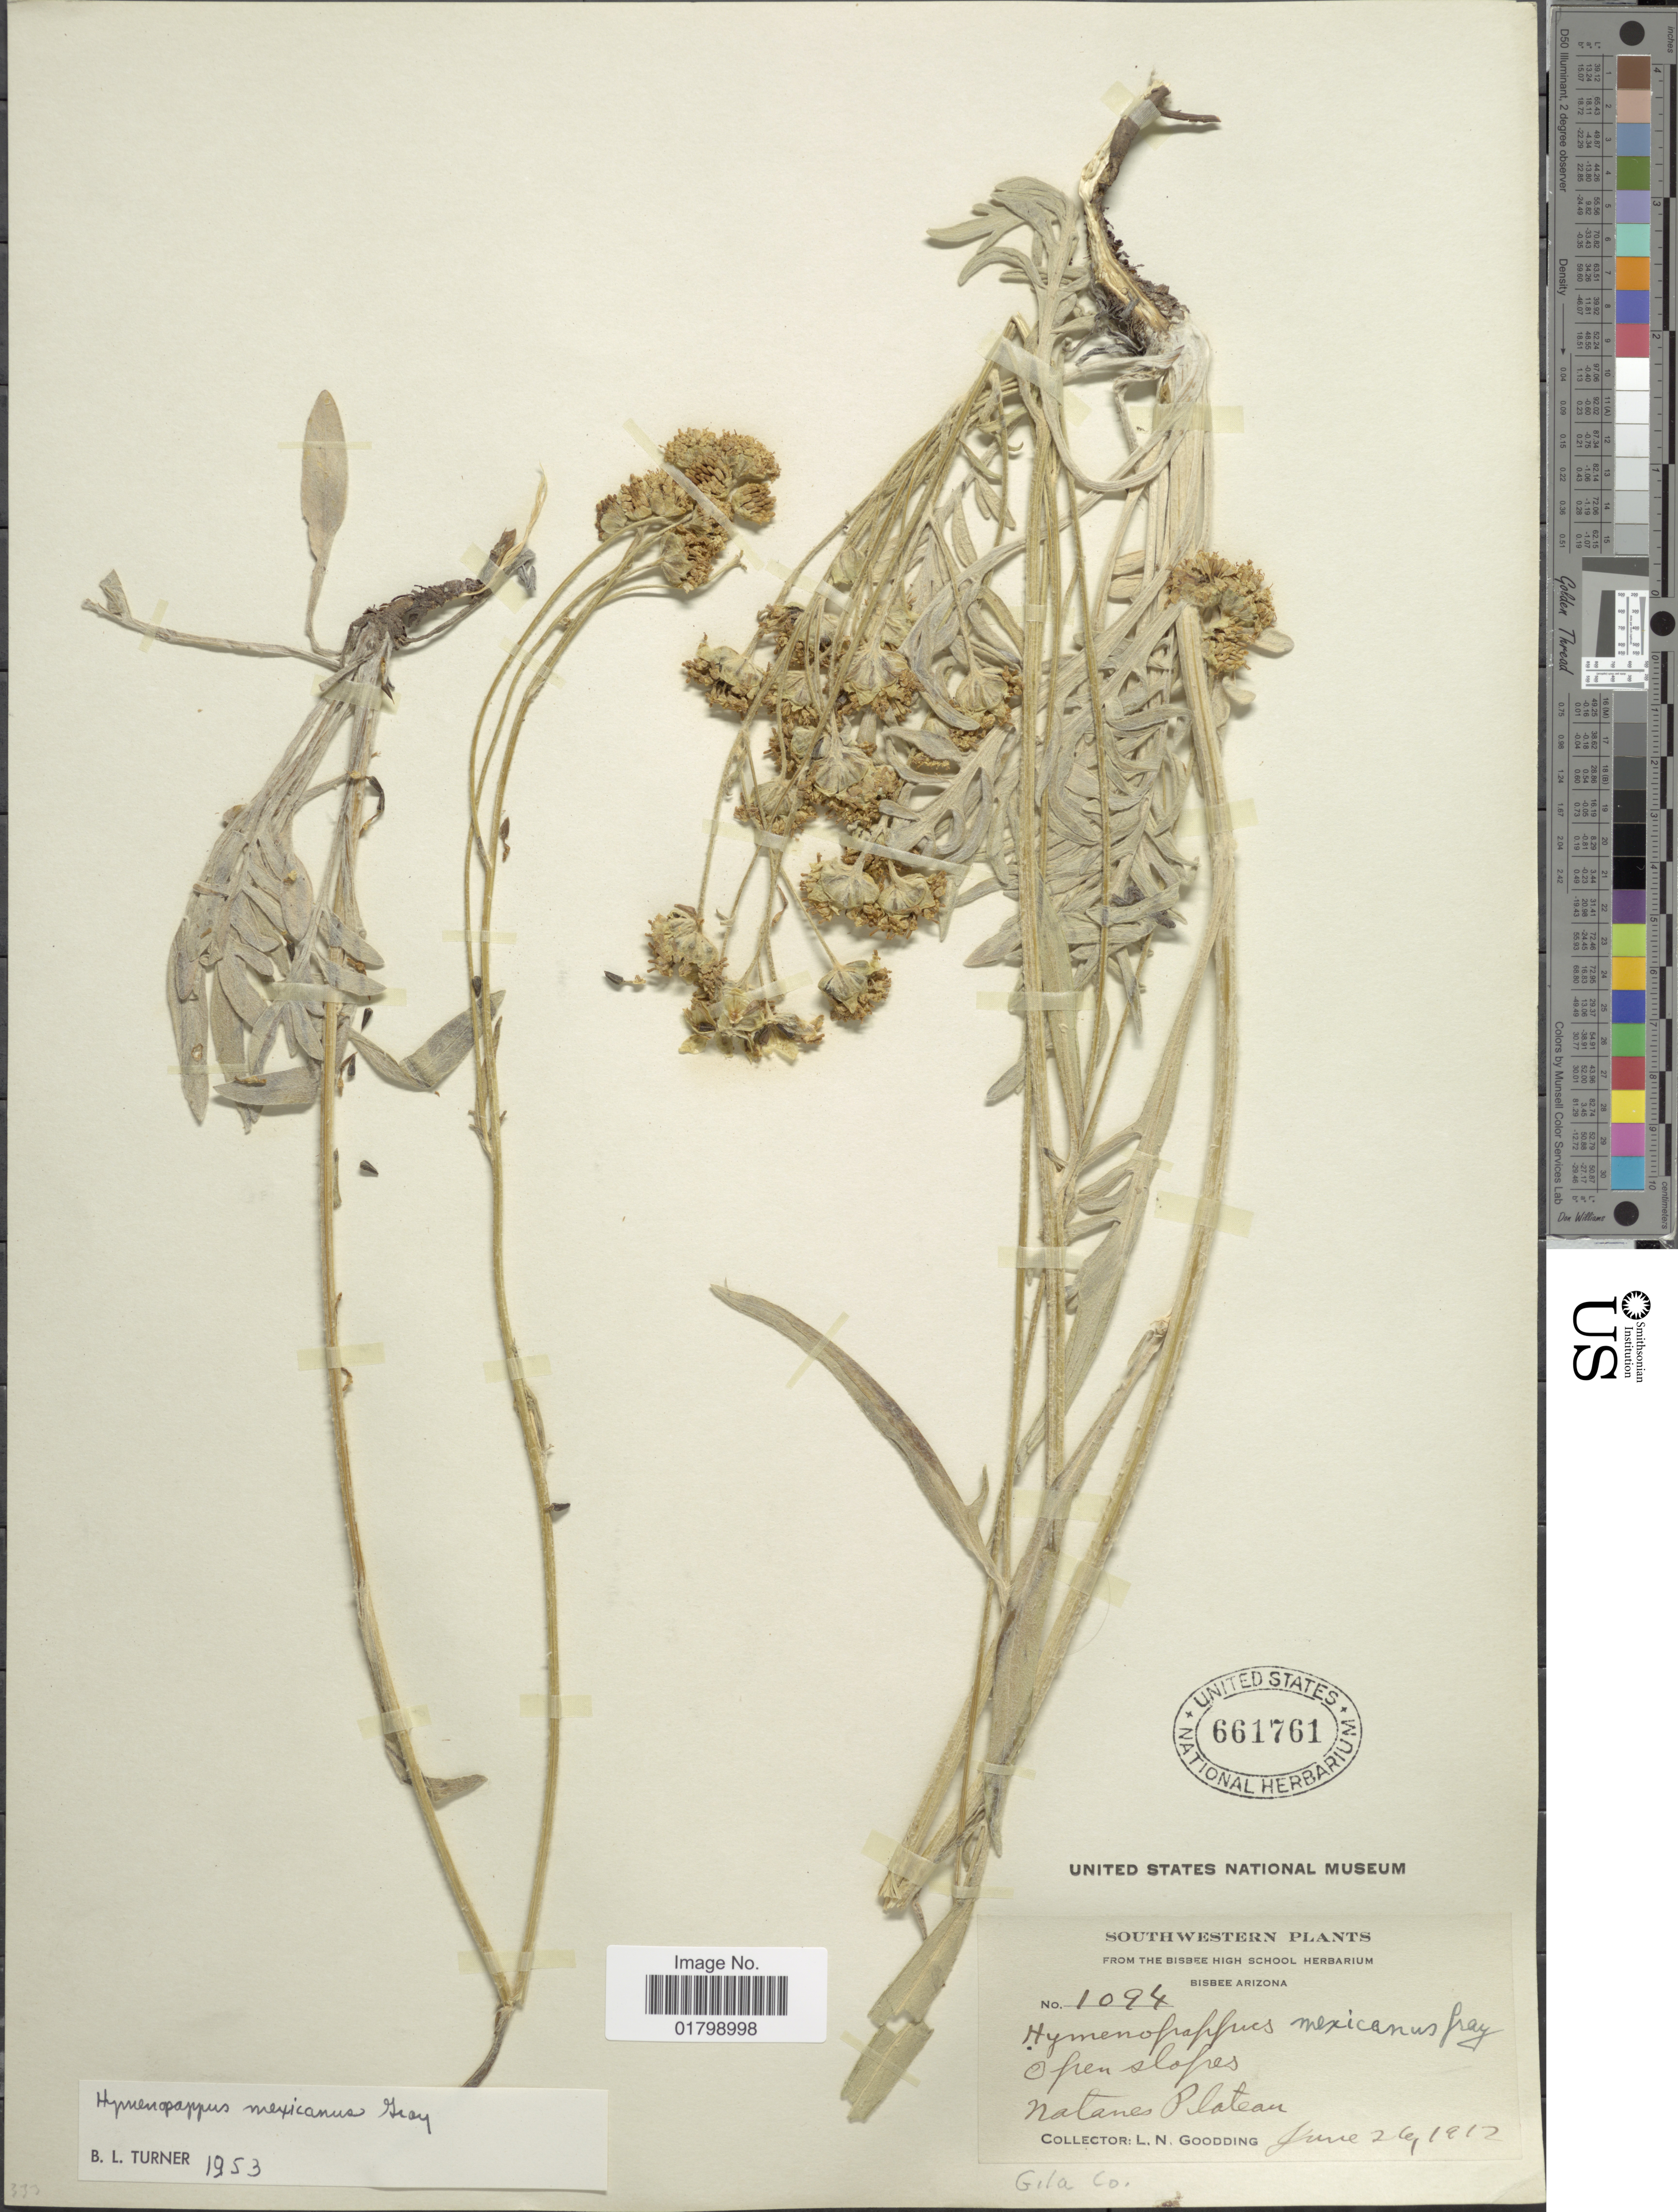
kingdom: Plantae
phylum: Tracheophyta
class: Magnoliopsida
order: Asterales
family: Asteraceae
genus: Hymenopappus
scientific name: Hymenopappus mexicanus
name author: A. Gray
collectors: L. N. Goodding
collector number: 1094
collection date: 1912-06-26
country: United States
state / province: Arizona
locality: Southwestern, Natanes Plateau, Gila Co.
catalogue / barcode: US 661761